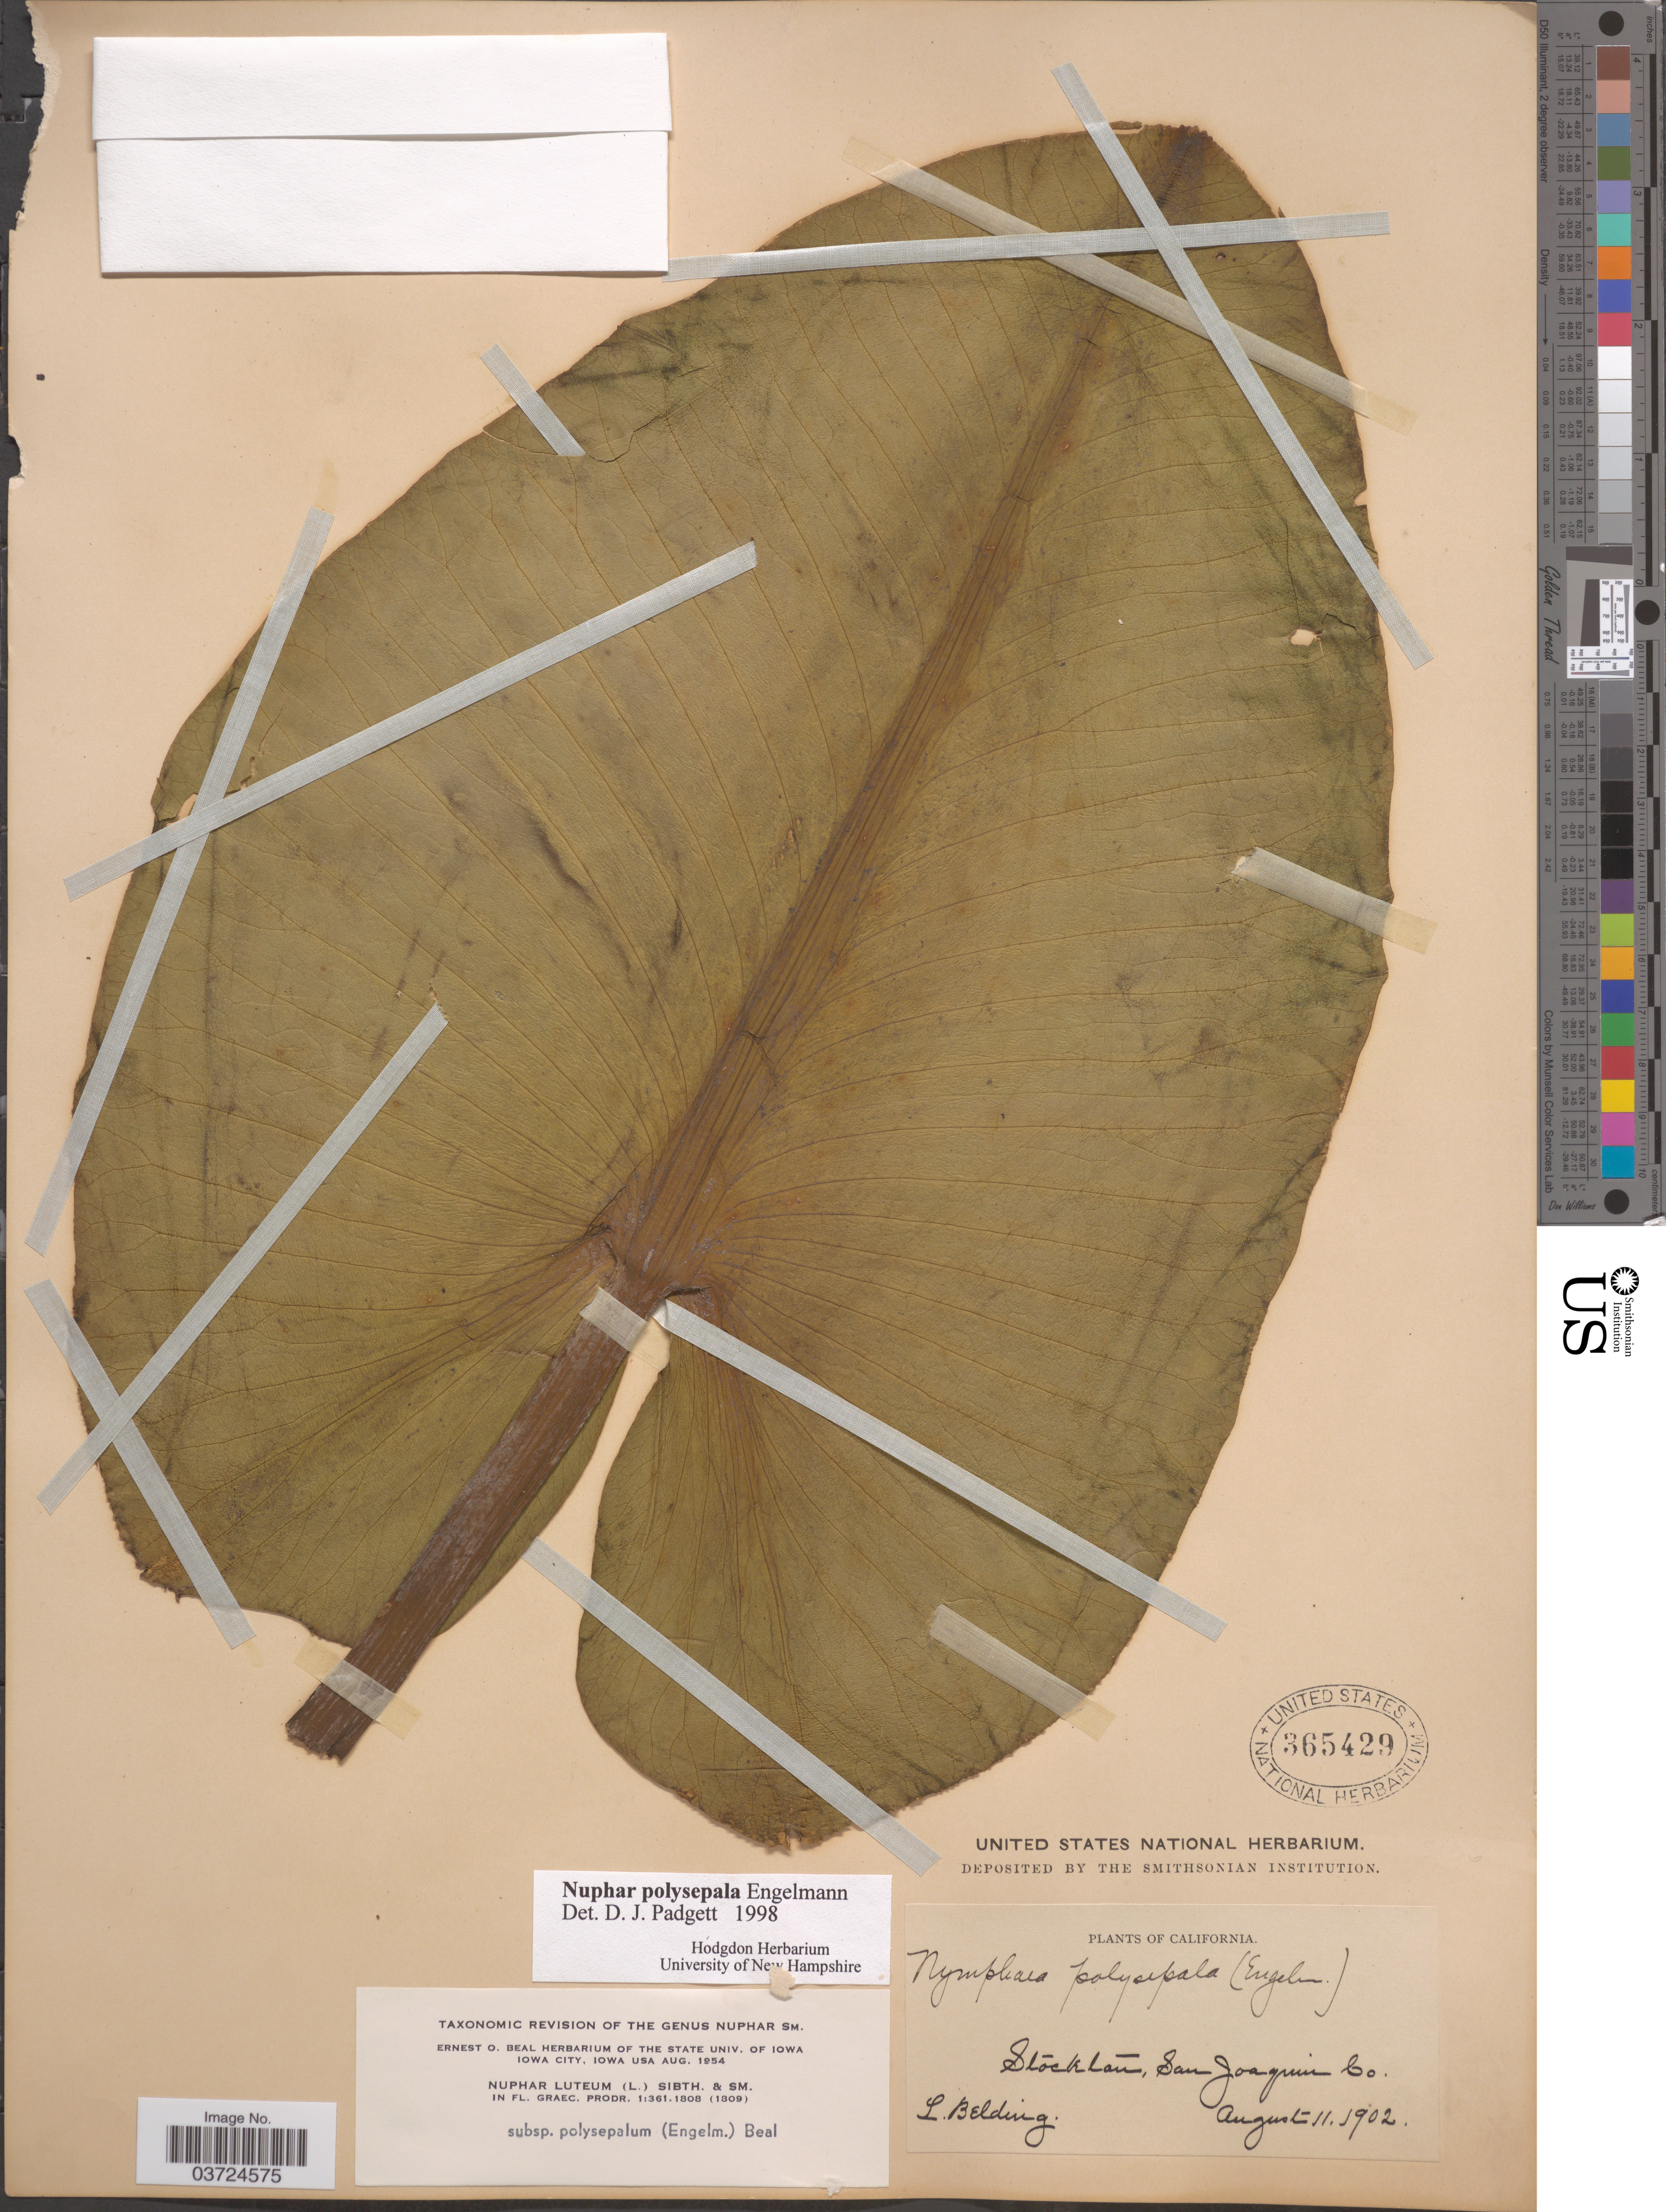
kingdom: Plantae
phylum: Tracheophyta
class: Magnoliopsida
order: Nymphaeales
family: Nymphaeaceae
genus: Nuphar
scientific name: Nuphar polysepala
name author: Englem.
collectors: L. Belding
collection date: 1902-08-11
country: United States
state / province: California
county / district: San Joaquin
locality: Stocktan, San Joaquin Co.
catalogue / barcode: US 365429